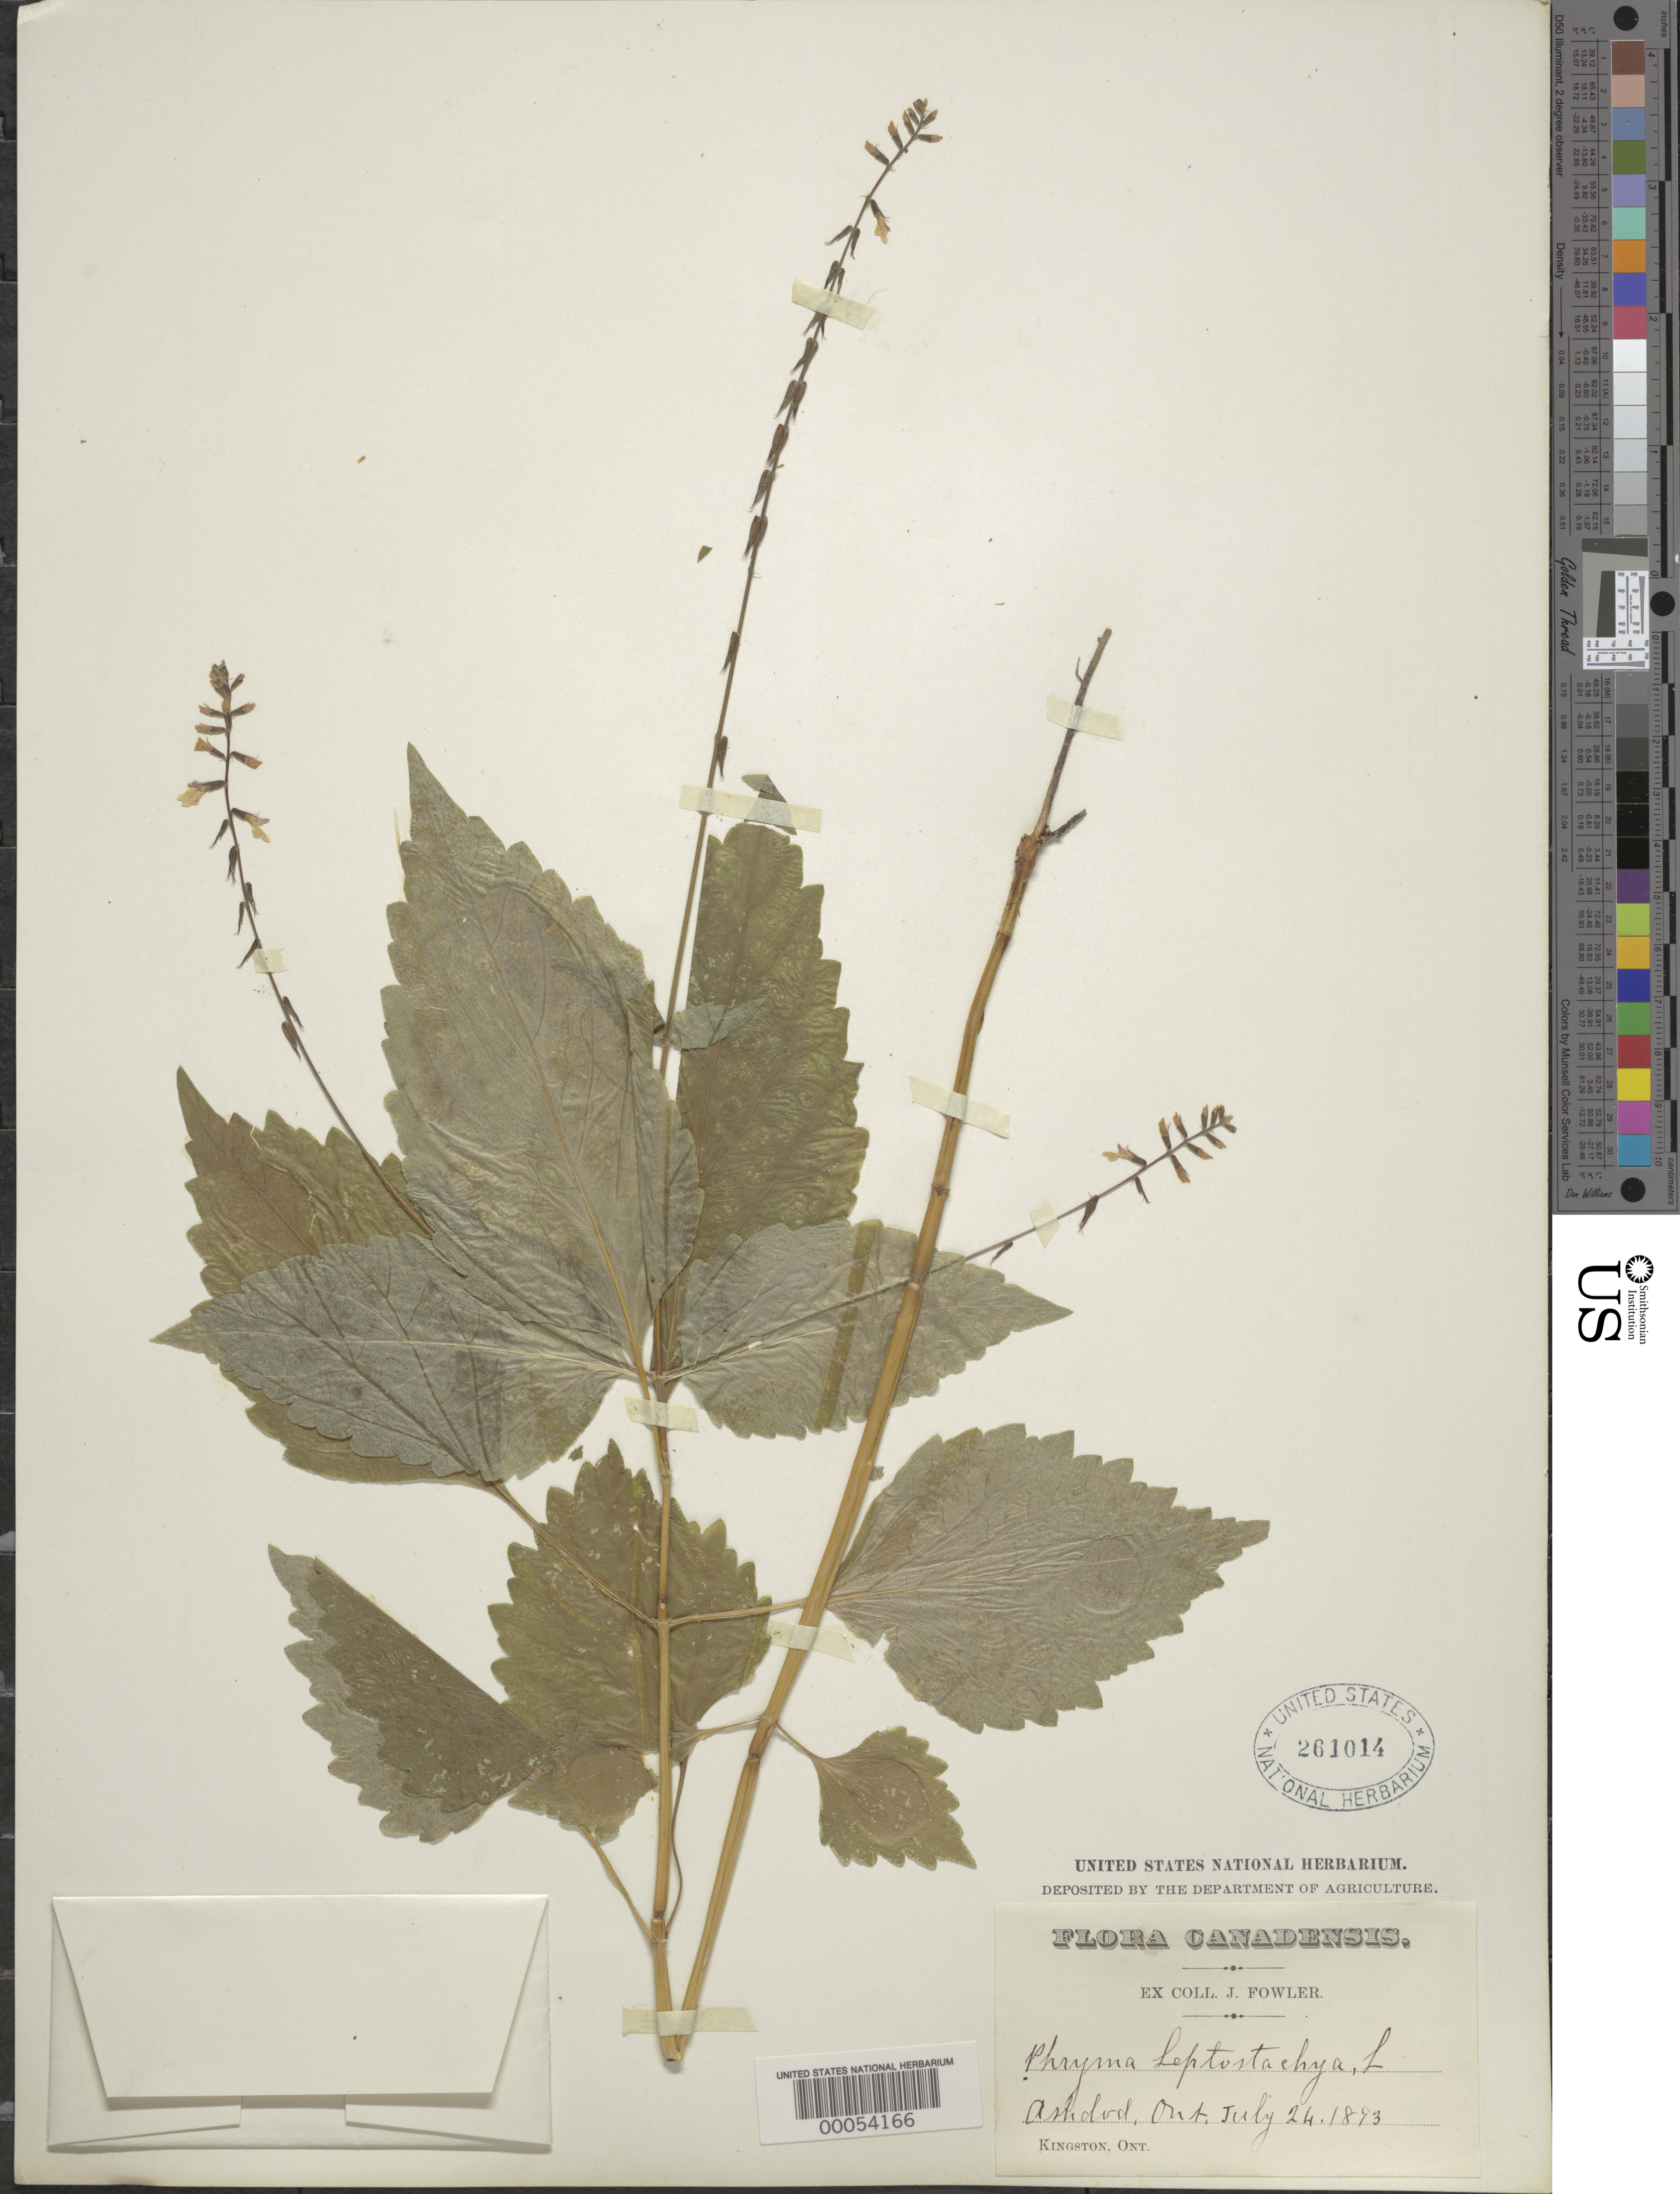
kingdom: Plantae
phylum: Tracheophyta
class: Magnoliopsida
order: Lamiales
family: Phrymaceae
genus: Phryma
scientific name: Phryma leptostachya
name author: L.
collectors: J. P. Fowler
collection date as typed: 24 Jul 1893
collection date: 1893-07-24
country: Canada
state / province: Ontario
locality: Ashdod???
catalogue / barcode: US 261014